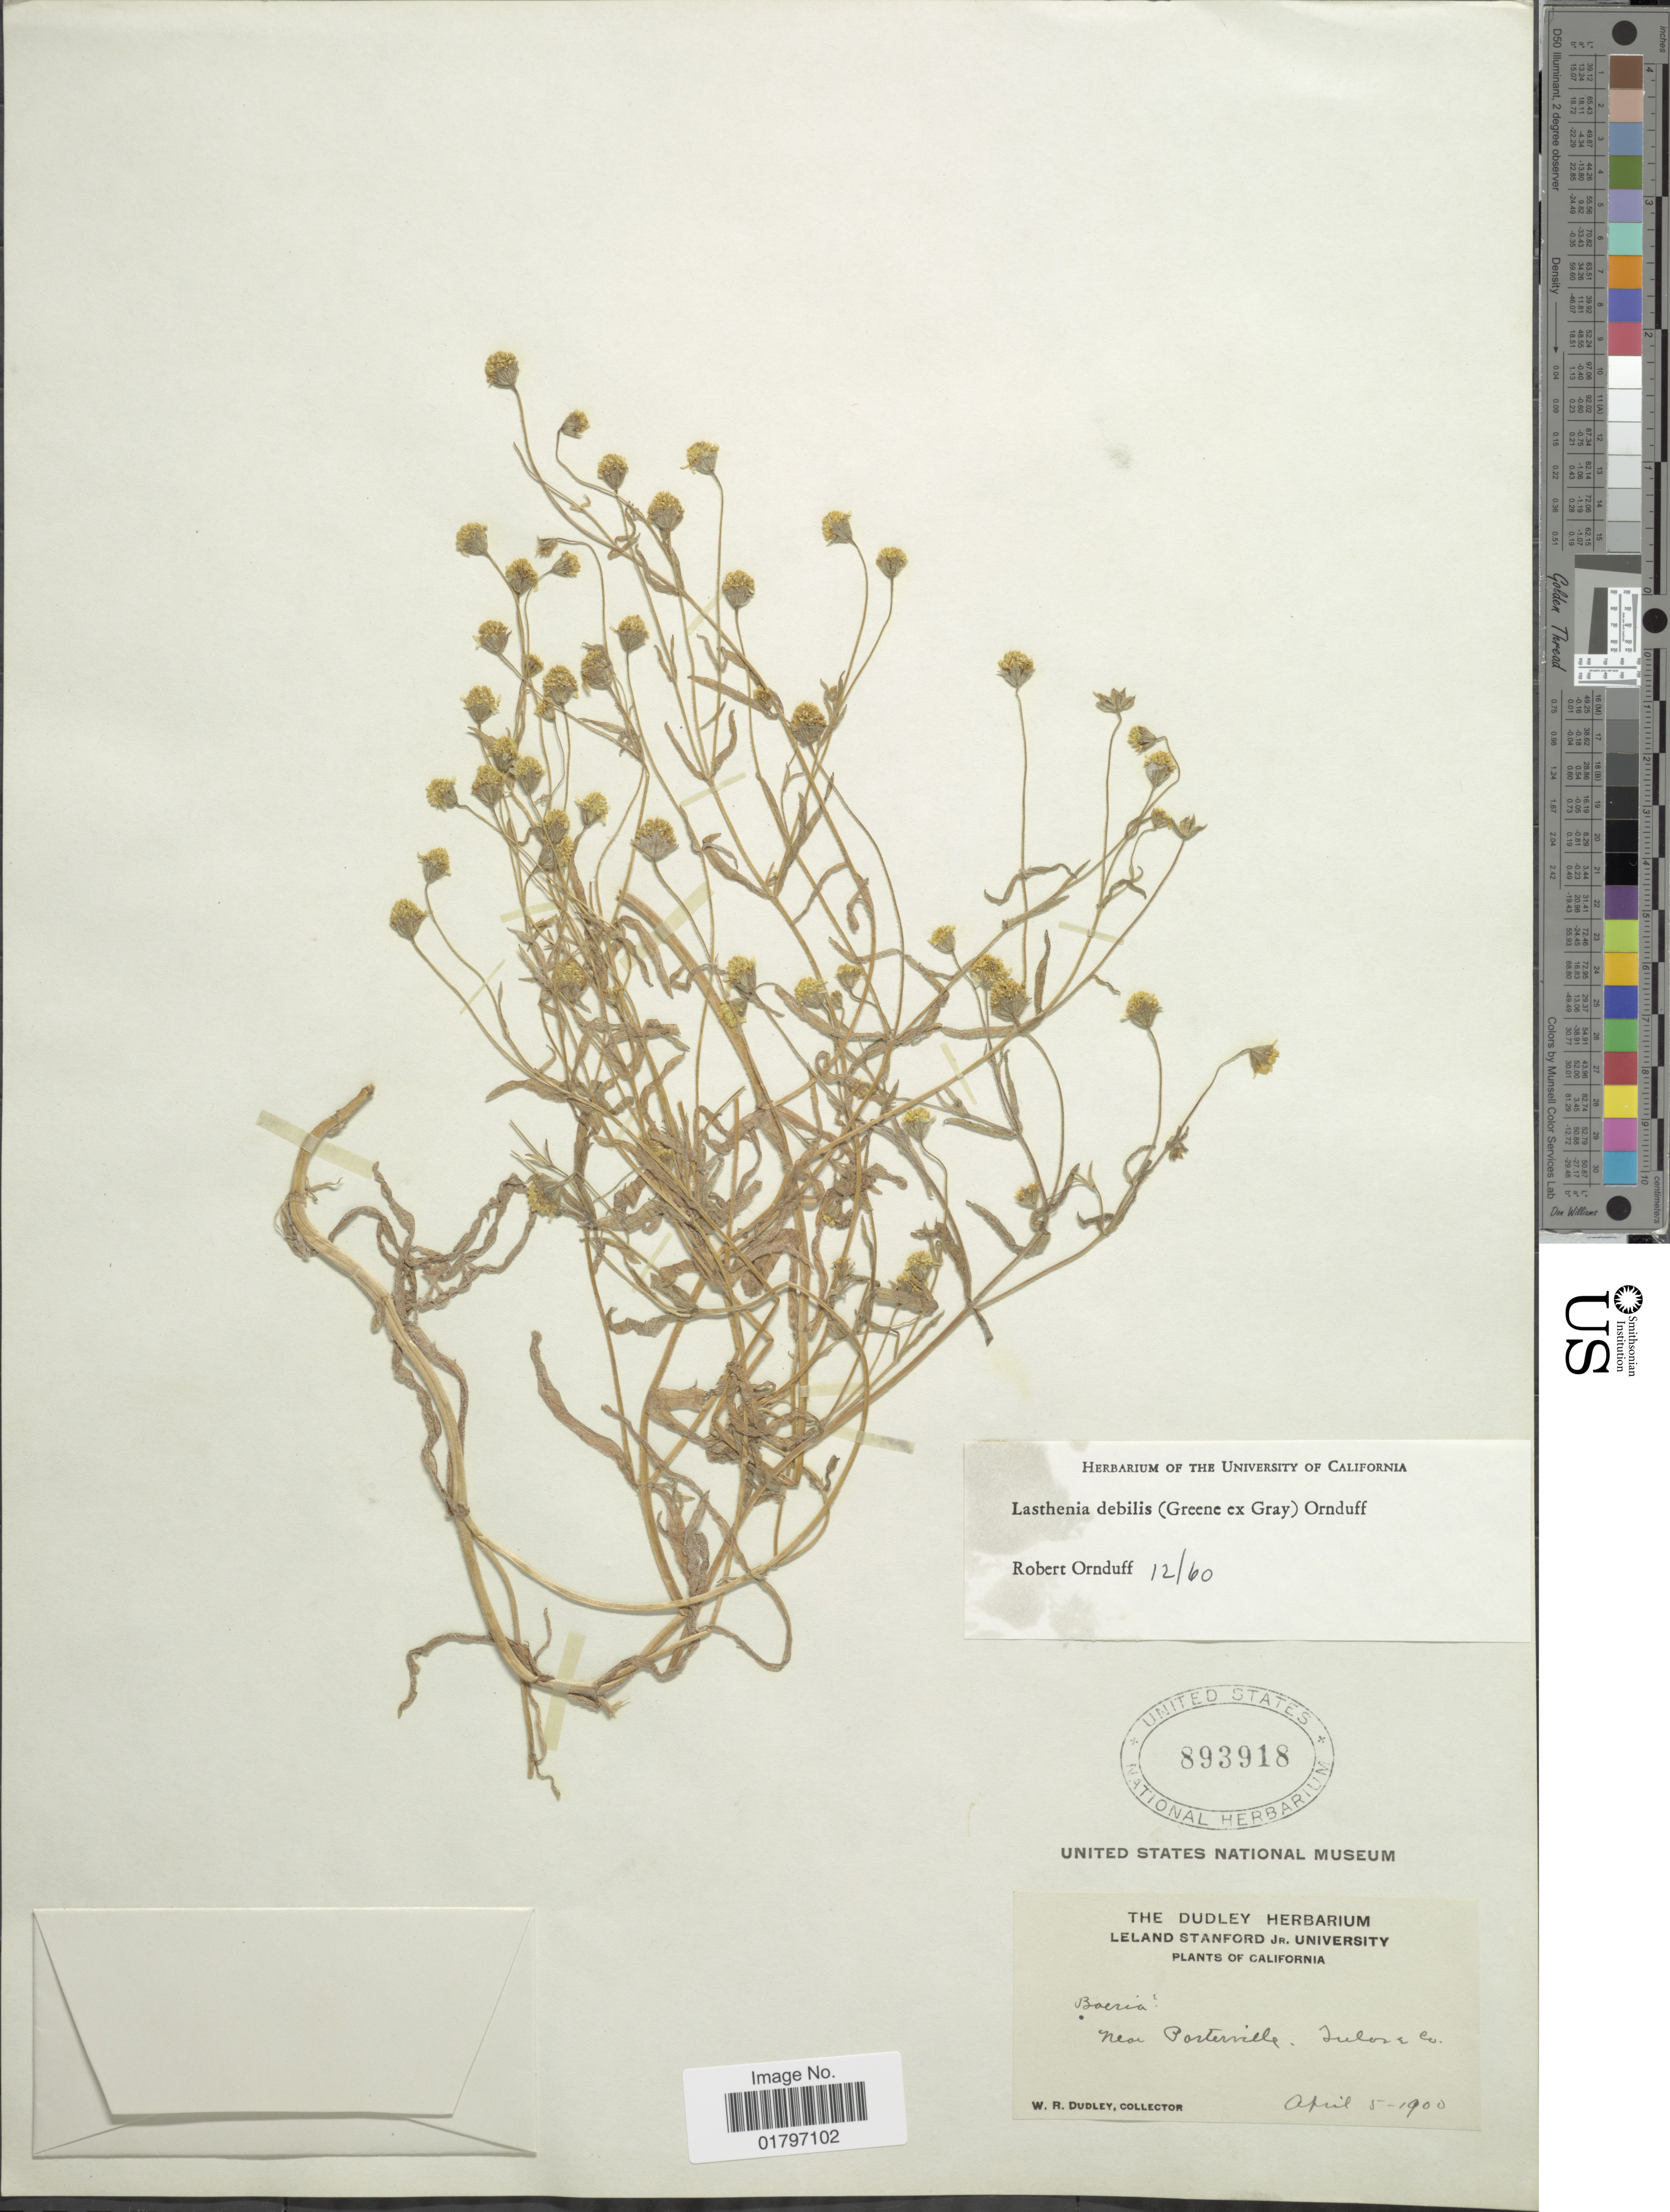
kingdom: Plantae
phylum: Tracheophyta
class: Magnoliopsida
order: Asterales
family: Asteraceae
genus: Lasthenia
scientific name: Lasthenia debilis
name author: (Greene ex A. Gray) Ornduff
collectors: W. Dudley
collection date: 1900-04-05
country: United States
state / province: California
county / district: Tulare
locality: Near Porterville, Tulare Co.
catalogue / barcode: US 893918